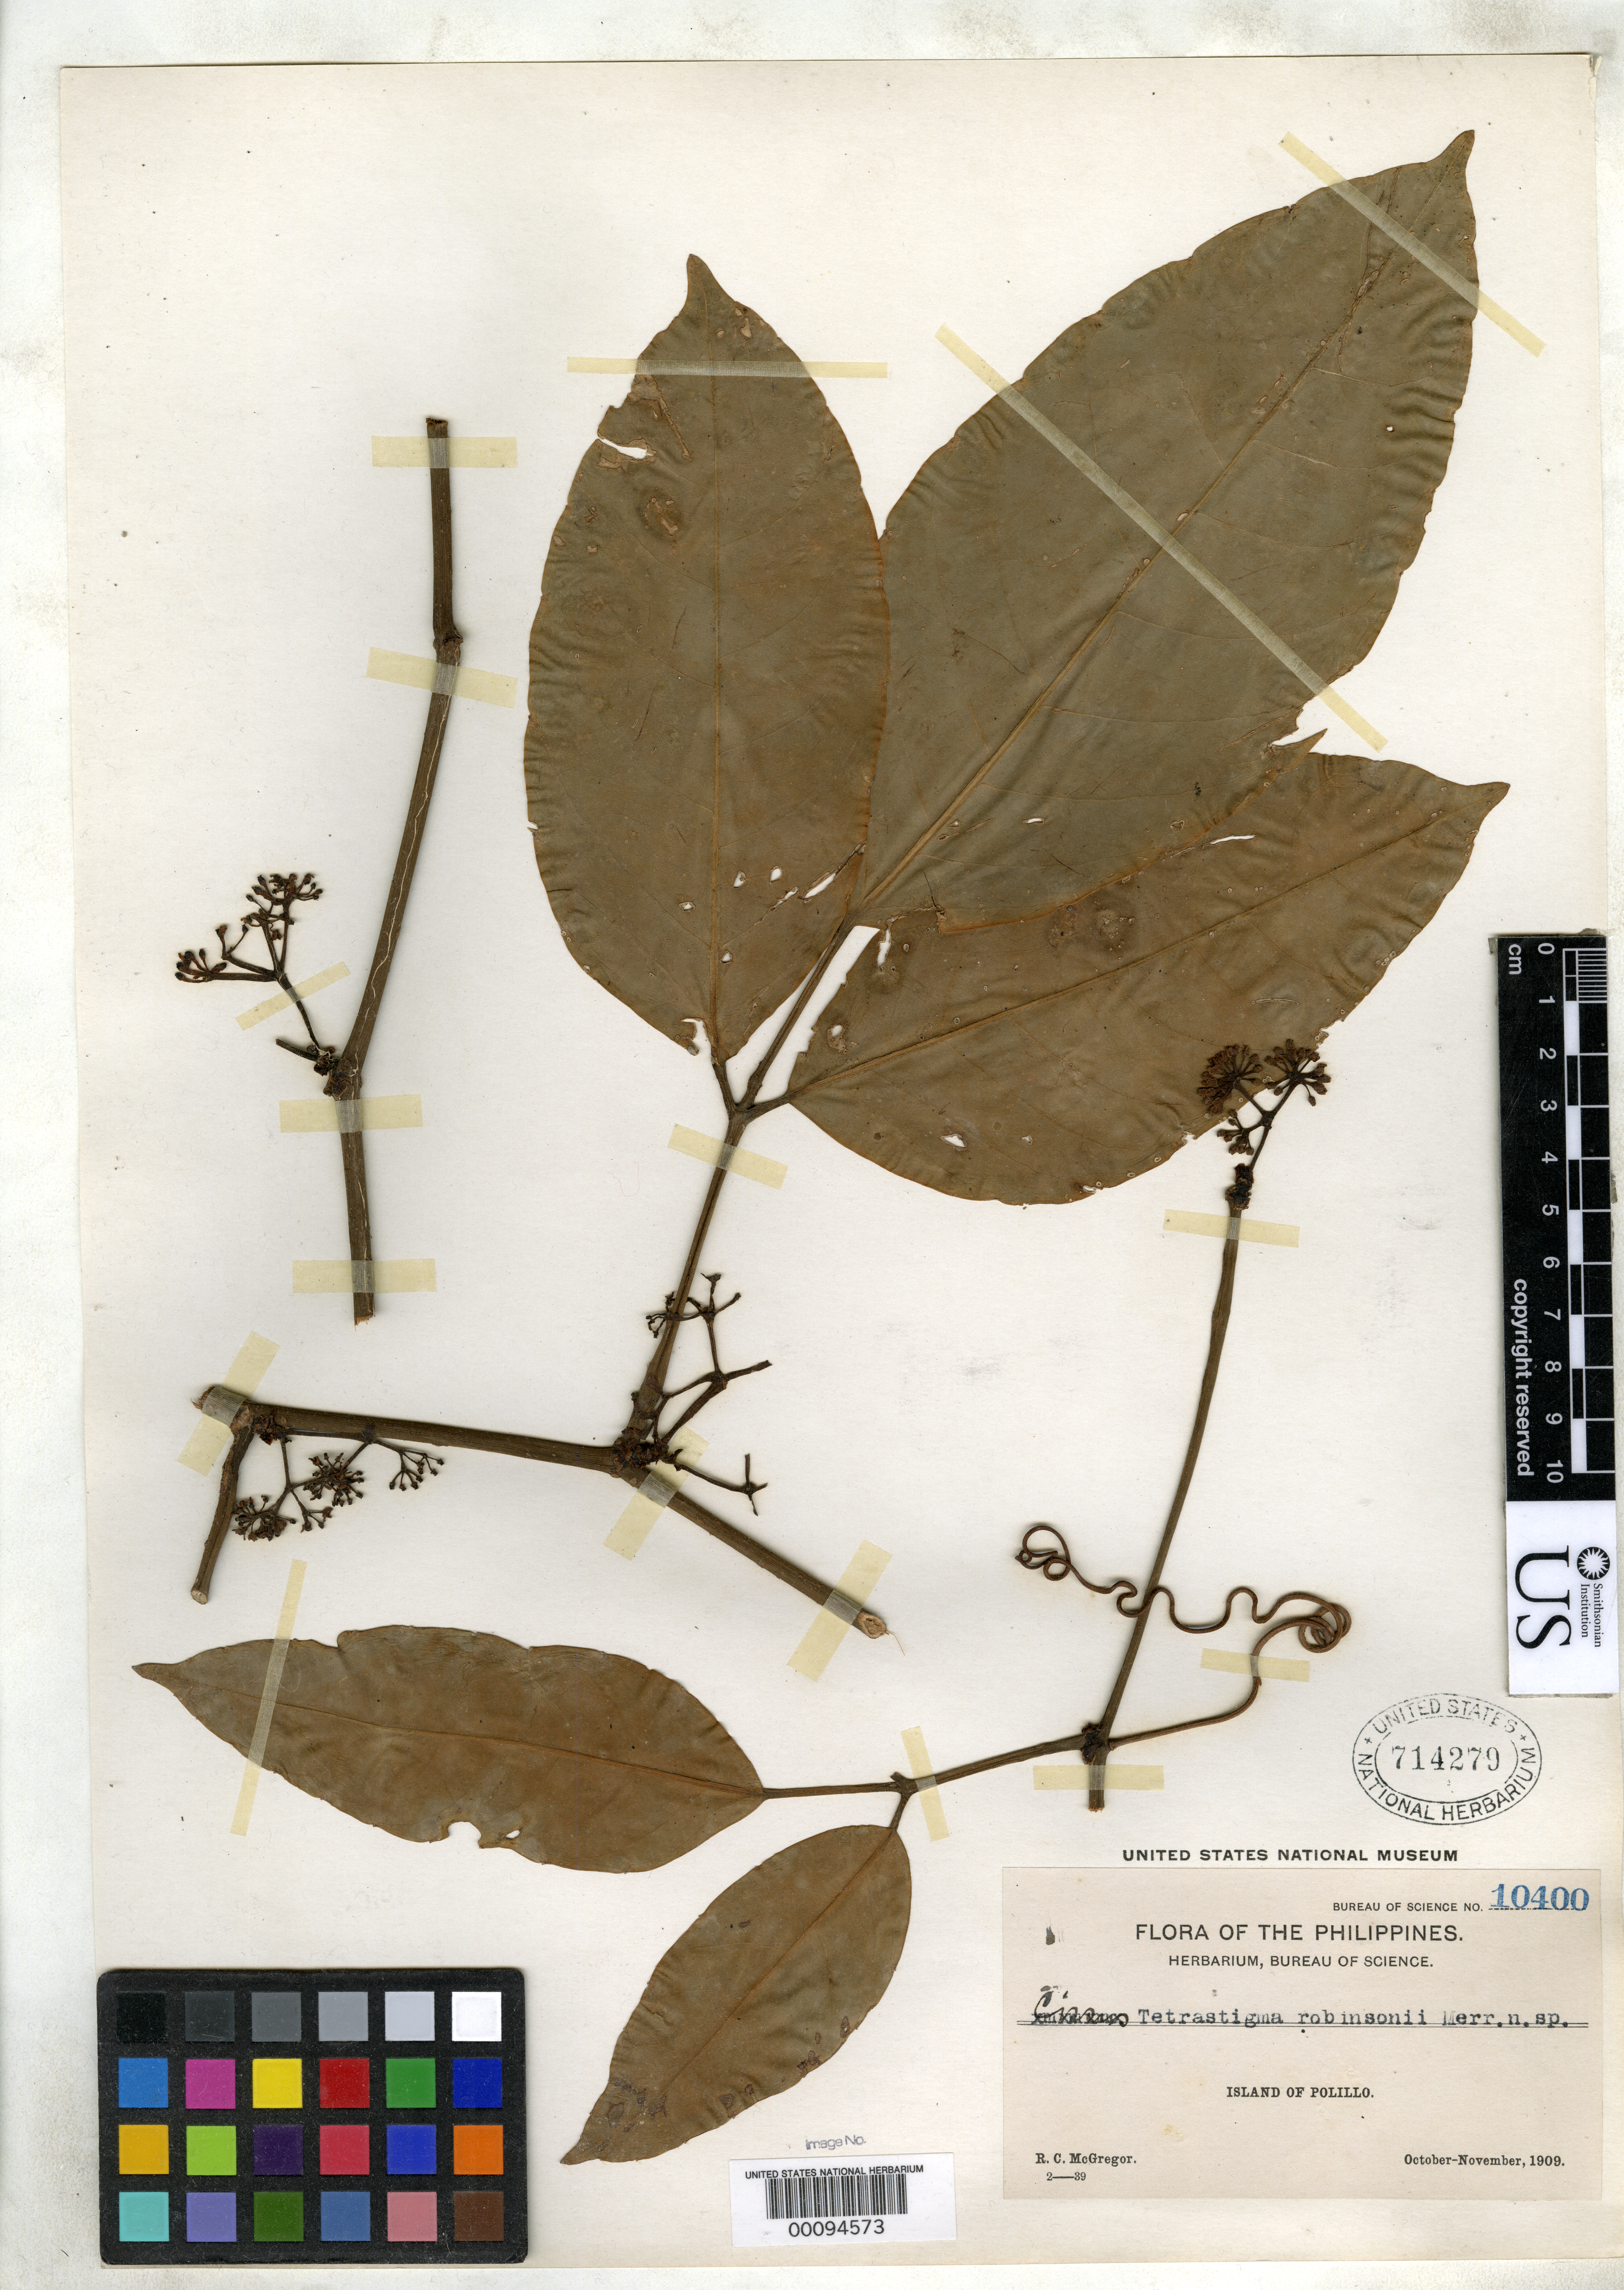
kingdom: Plantae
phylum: Tracheophyta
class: Magnoliopsida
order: Vitales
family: Vitaceae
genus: Tetrastigma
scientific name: Tetrastigma robinsonii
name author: Merr.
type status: Isotype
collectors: R. C. McGregor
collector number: Bur. Sci. 10400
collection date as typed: Oct 1909 to -- Nov 1909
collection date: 1909-10/1909-11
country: Philippines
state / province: Calabarzon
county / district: Quezon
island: Polillo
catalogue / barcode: US 714279